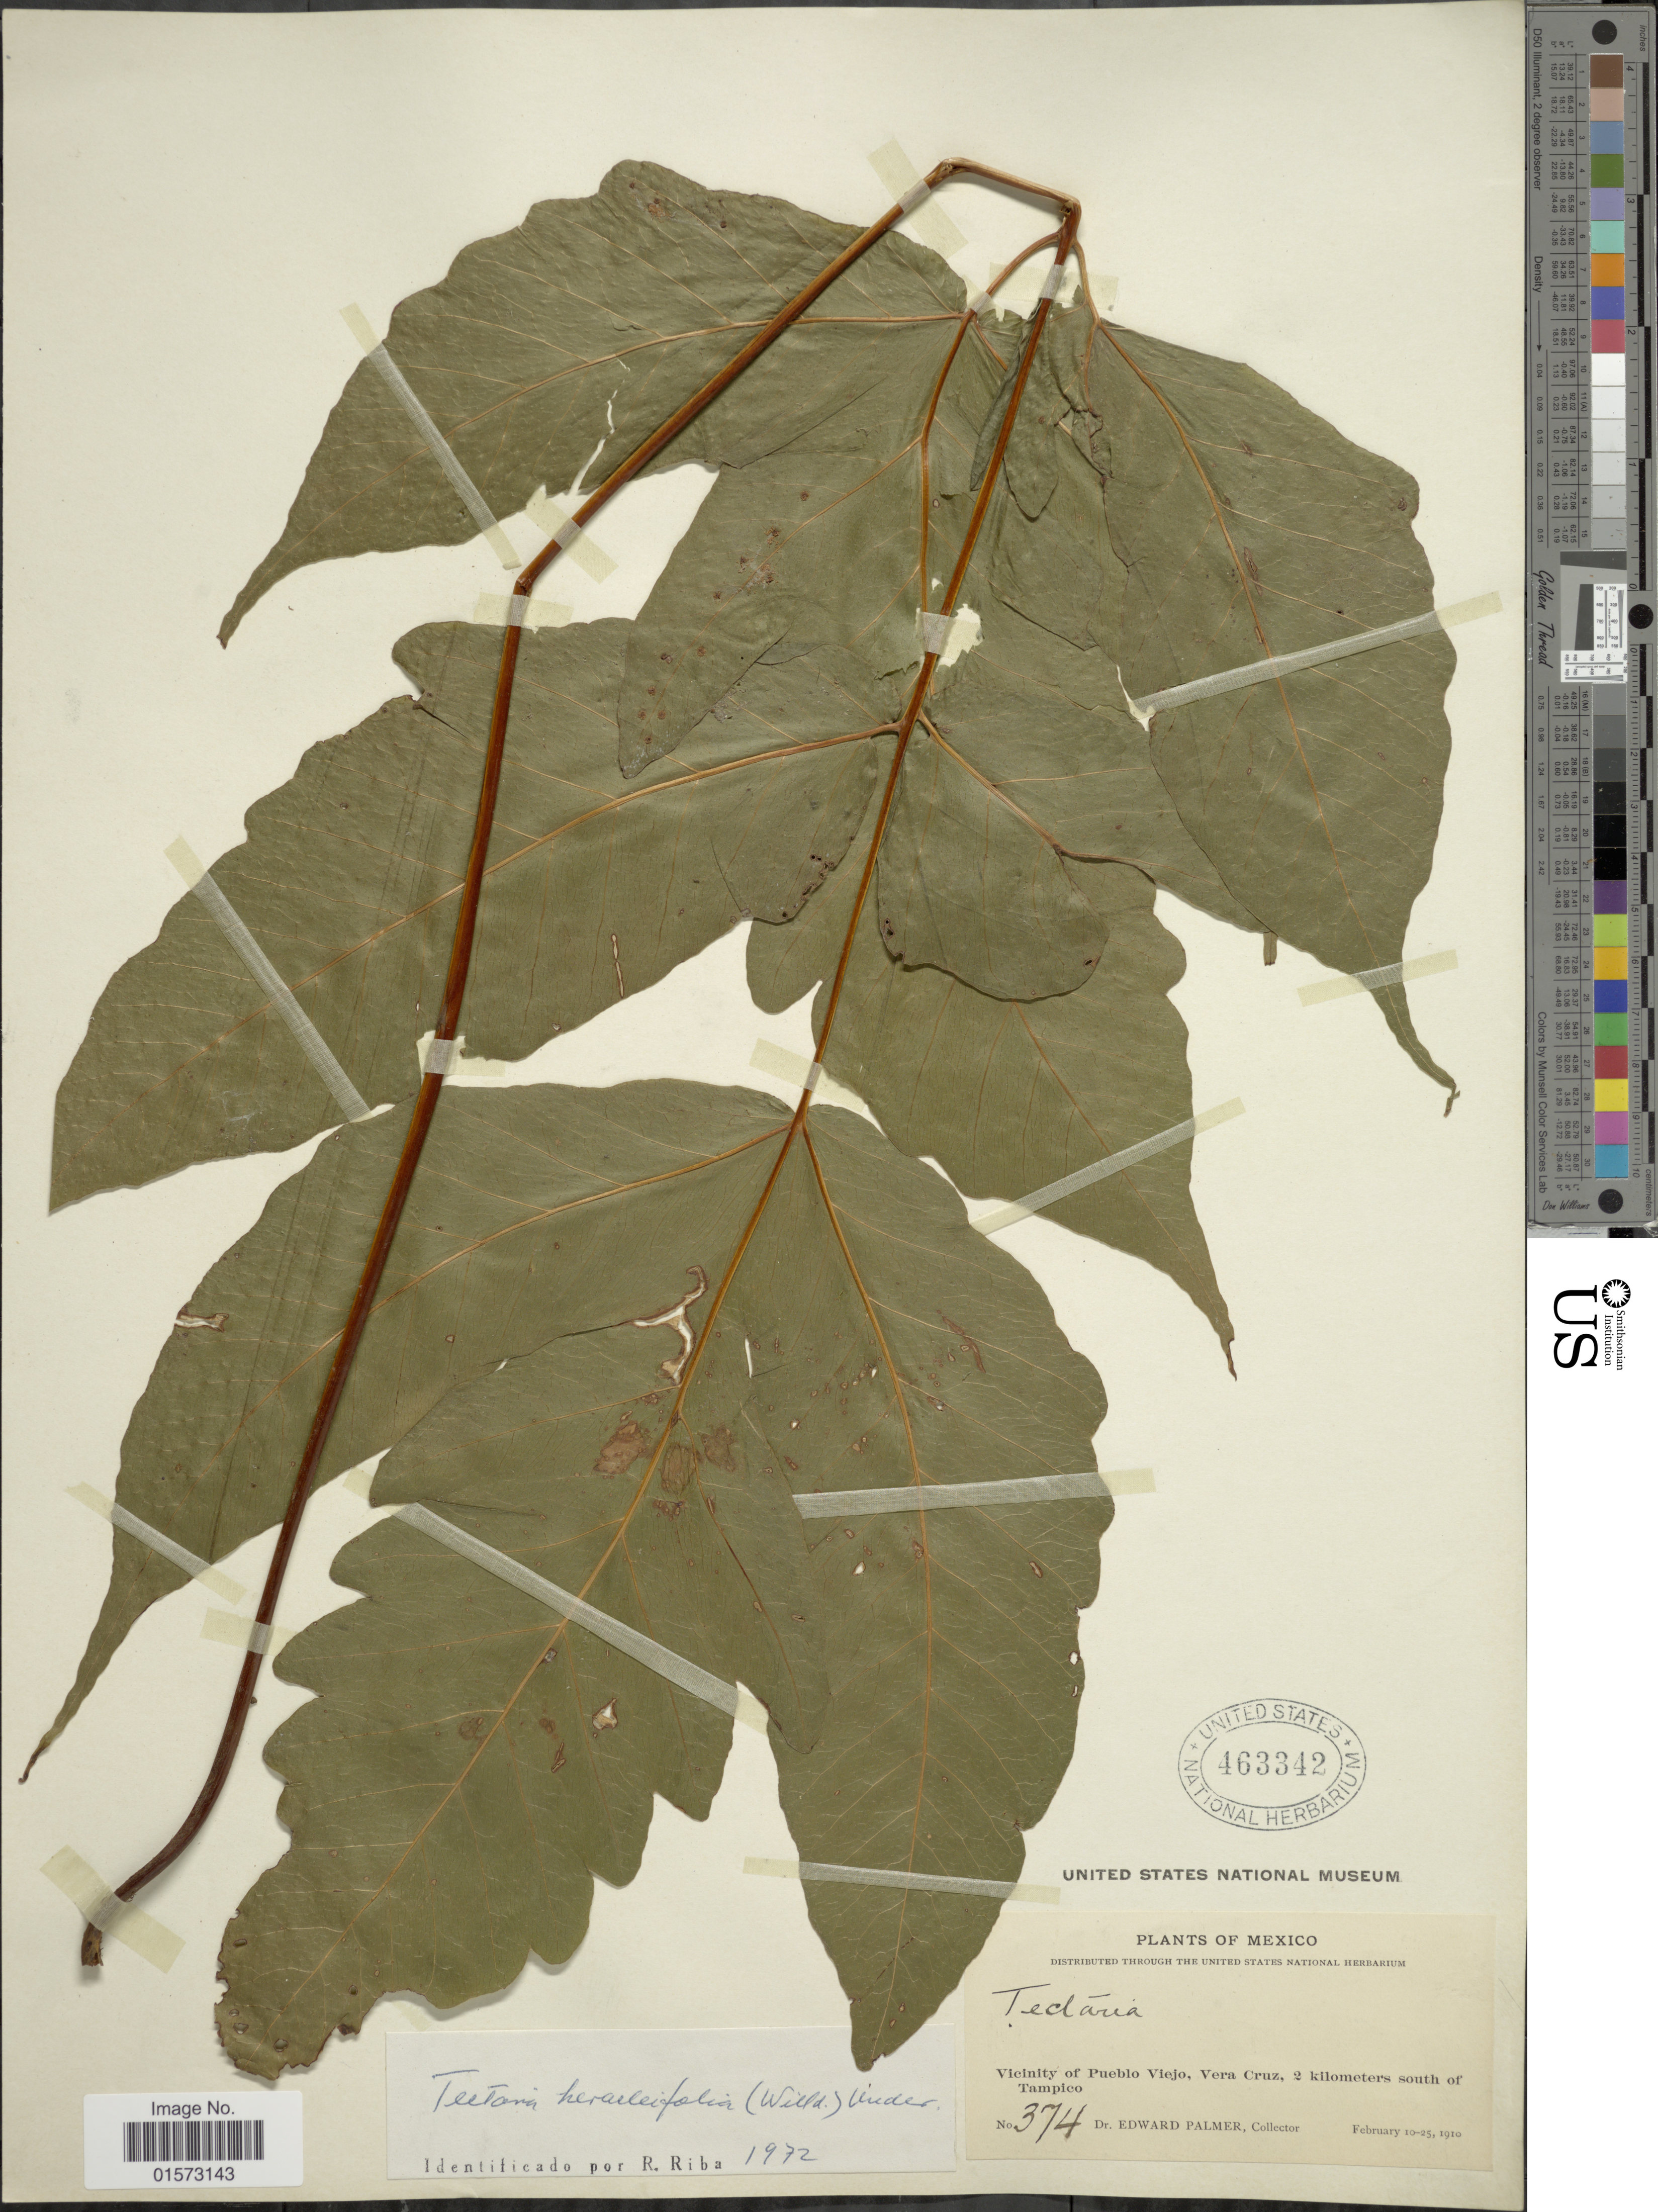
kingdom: Plantae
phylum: Tracheophyta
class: Polypodiopsida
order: Polypodiales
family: Tectariaceae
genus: Tectaria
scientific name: Tectaria heracleifolia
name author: (Willd.) Underw.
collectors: E. Palmer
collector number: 374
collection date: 1910-02-10/1910-02-25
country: Mexico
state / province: Veracruz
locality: Vicinity of Pueblo Viejo, Vera Cruz, 2 kilometers south of Tampico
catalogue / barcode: US 463342